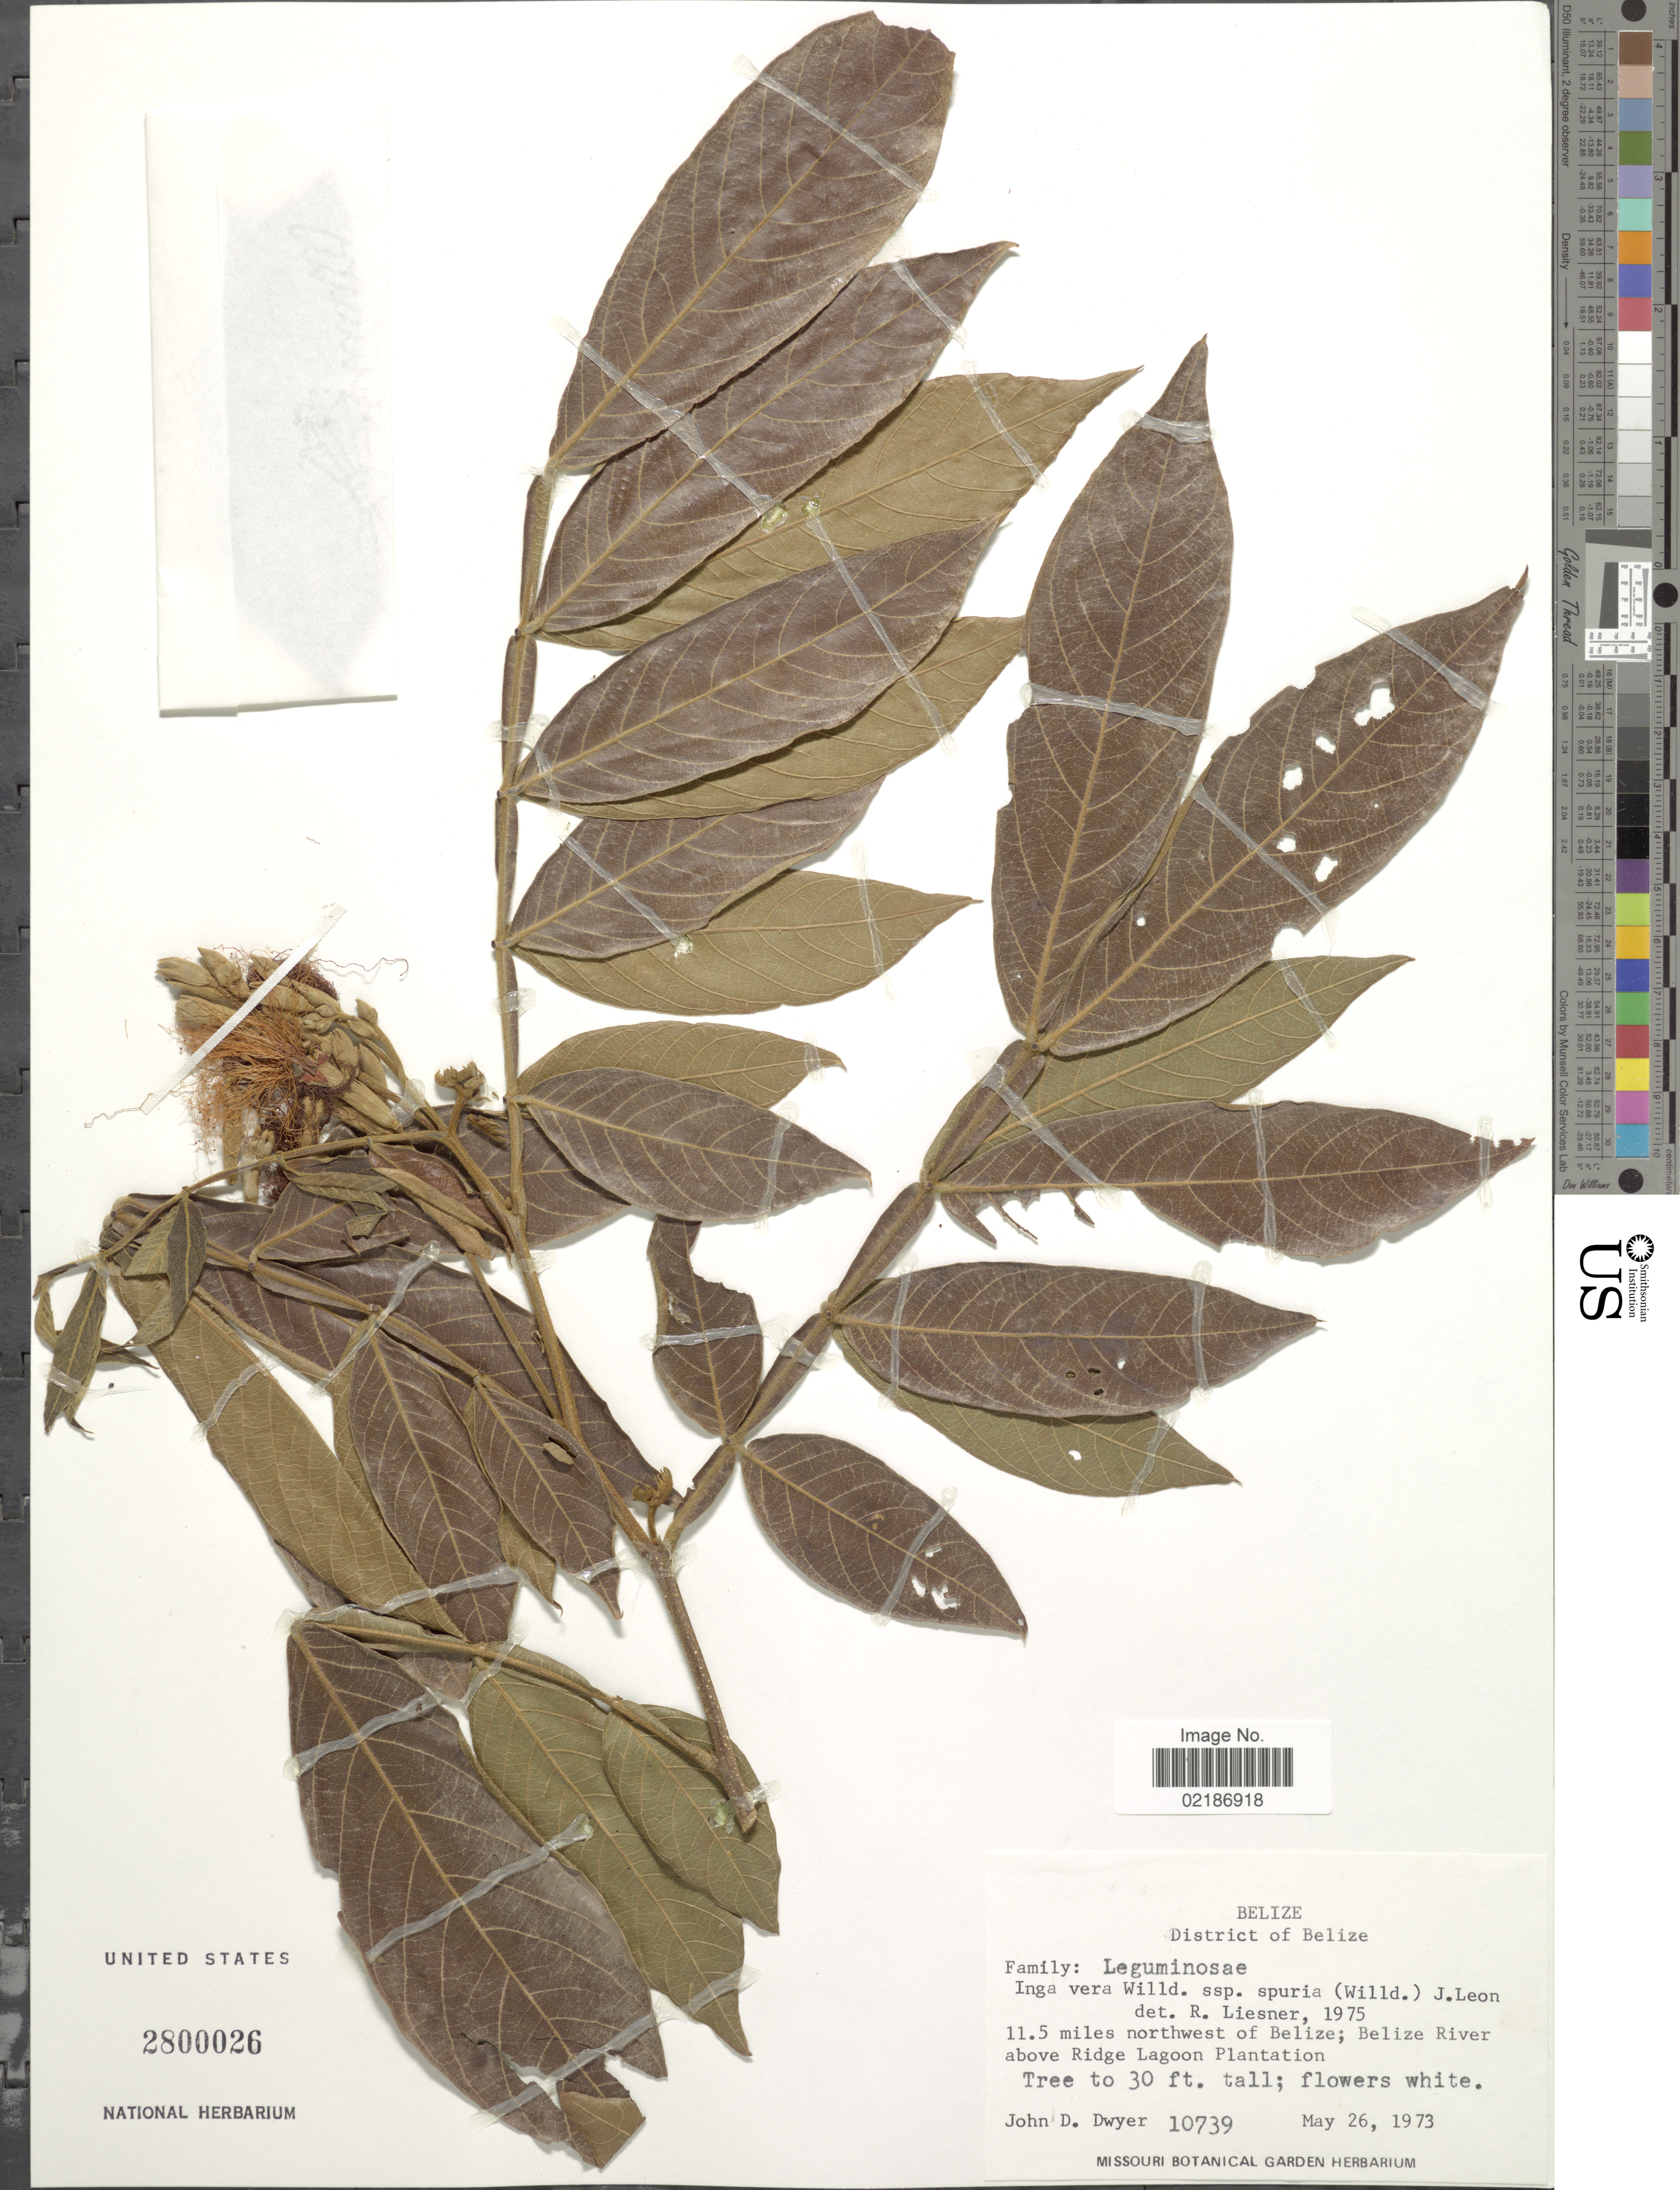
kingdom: Plantae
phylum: Tracheophyta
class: Magnoliopsida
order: Fabales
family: Fabaceae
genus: Inga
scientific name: Inga vera subsp. vera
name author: Willd.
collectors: J. D. Dwyer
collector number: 10739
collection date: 1973-05-26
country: Belize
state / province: Belize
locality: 11.5 miles northwest of Belize, Belize River above Ridge Lagoon Plantation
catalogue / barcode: US 2800026